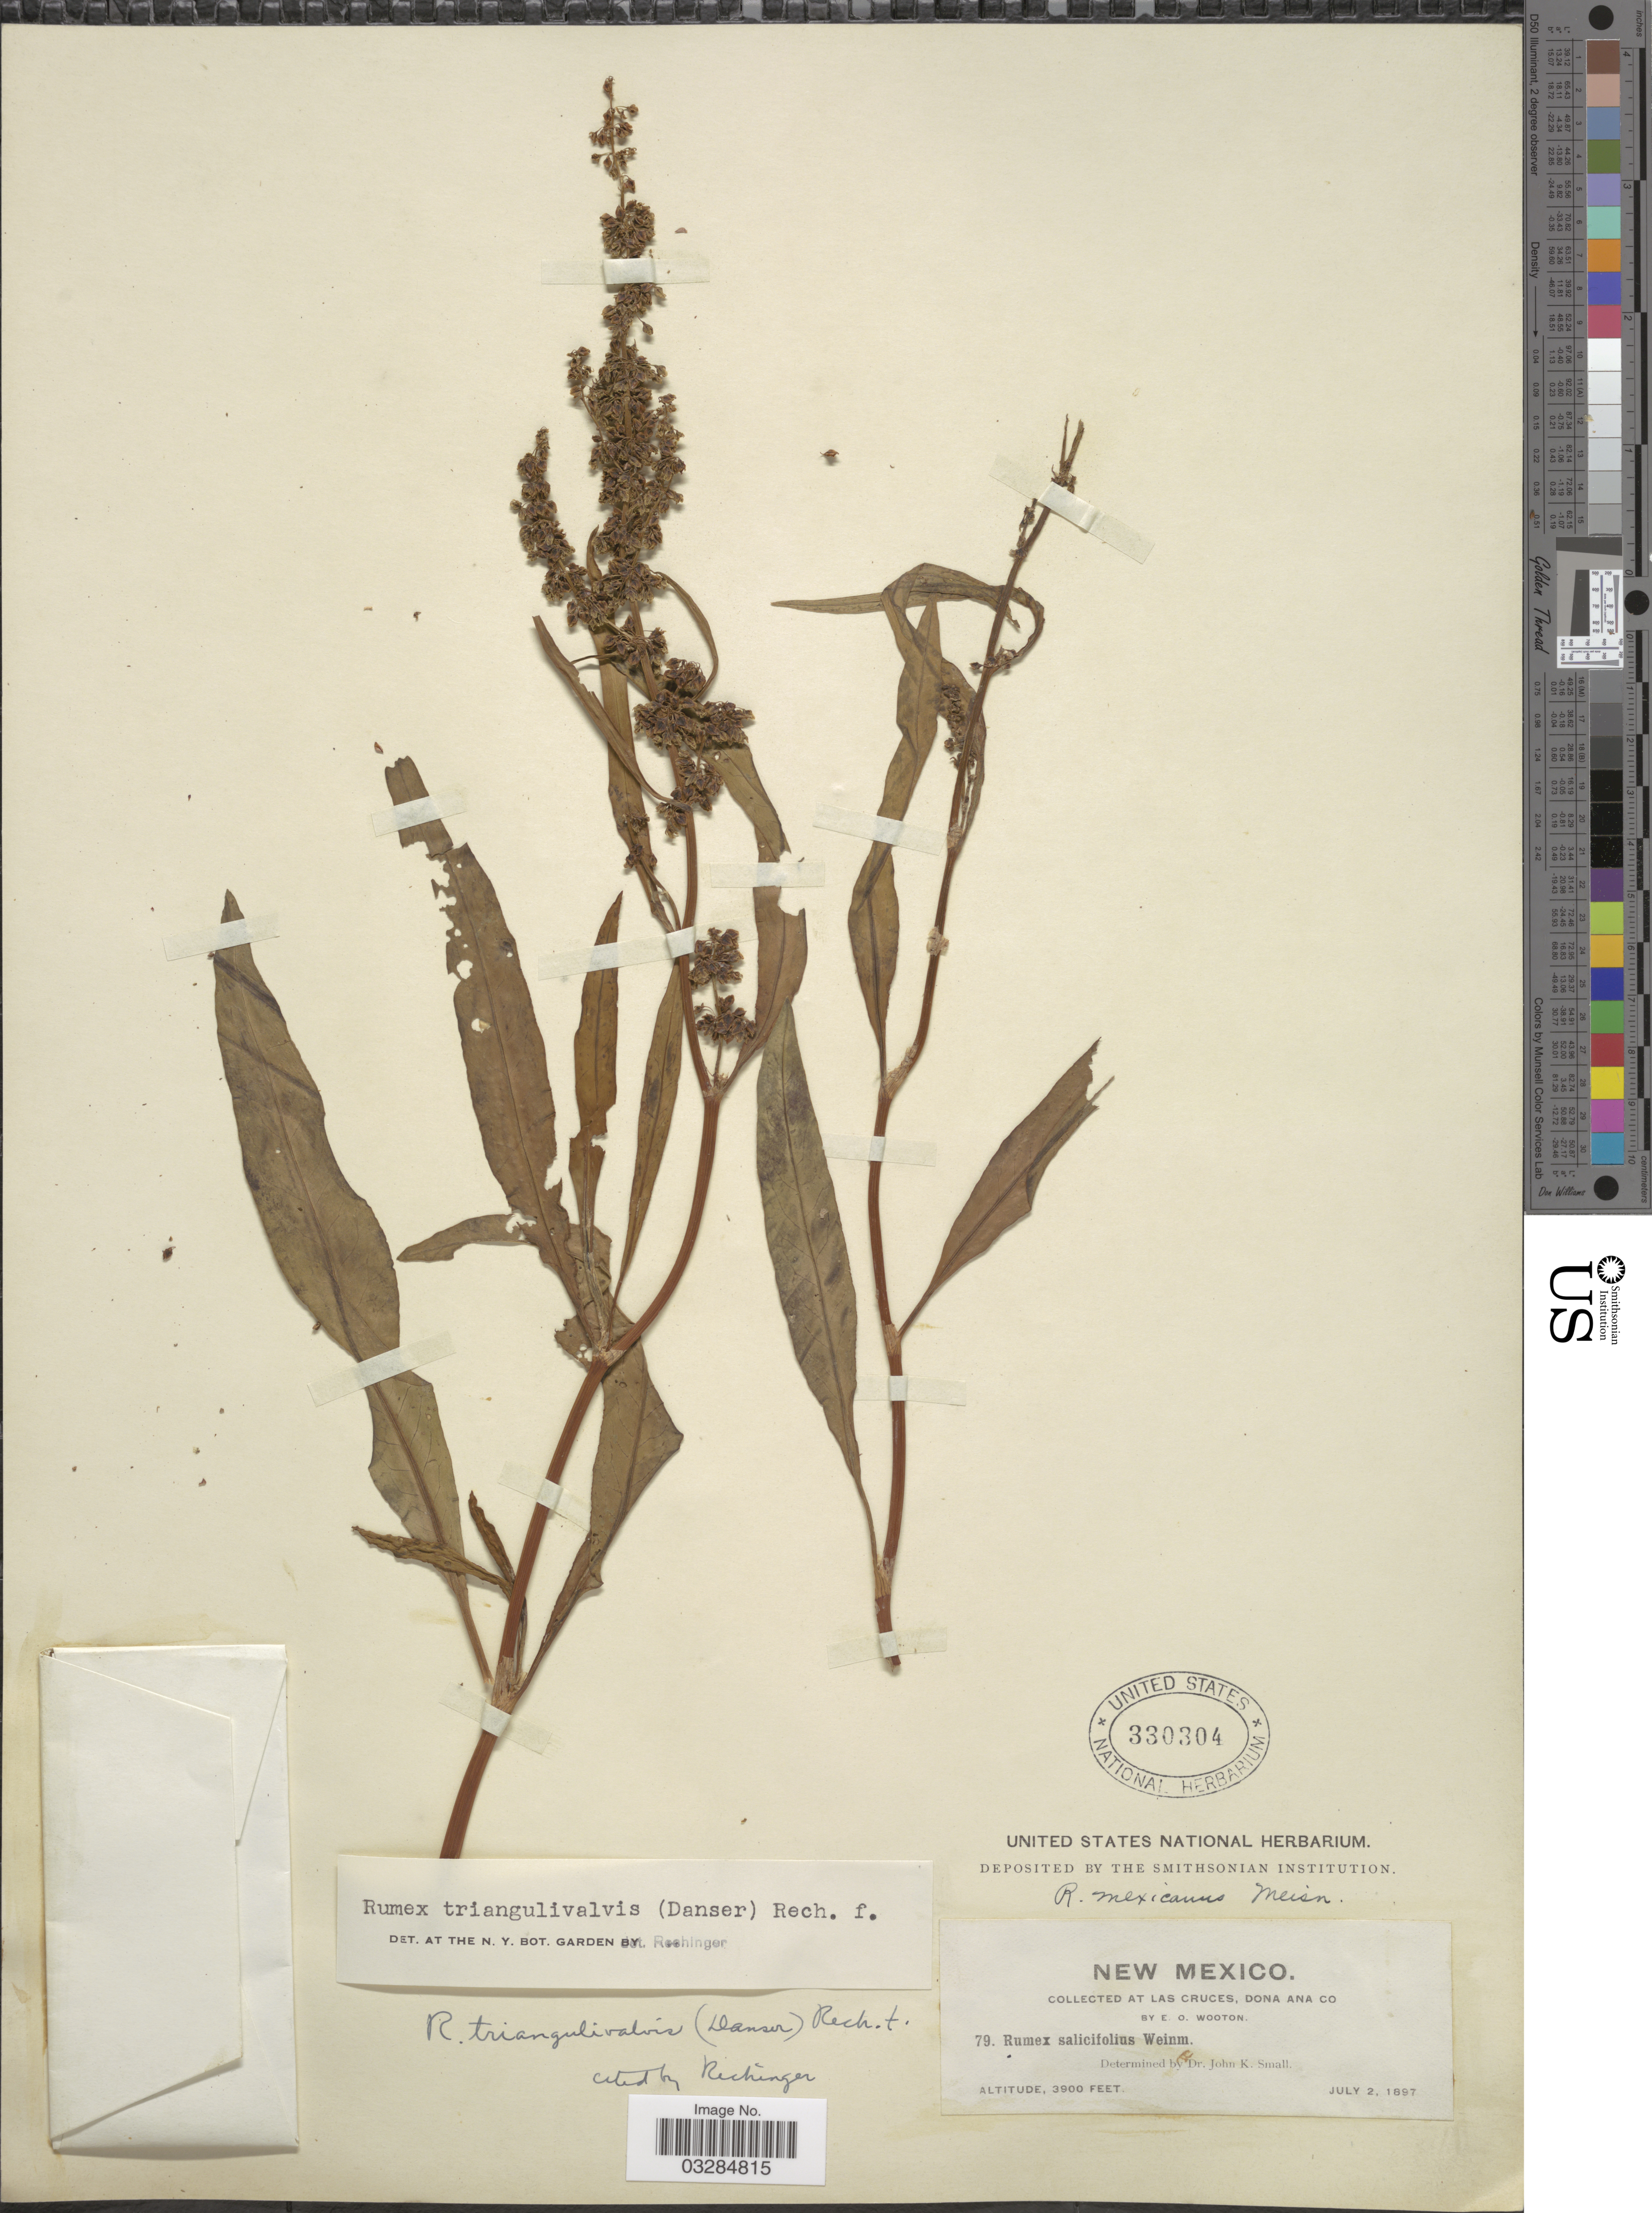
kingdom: Plantae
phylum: Tracheophyta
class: Magnoliopsida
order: Caryophyllales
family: Polygonaceae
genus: Rumex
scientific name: Rumex triangulivalvis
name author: (Danser) Rech. f.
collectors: E. O. Wooton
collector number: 79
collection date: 1897-07-02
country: United States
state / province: New Mexico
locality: Las Cruces, Dona Ana Co.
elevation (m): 1189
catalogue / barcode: US 330304